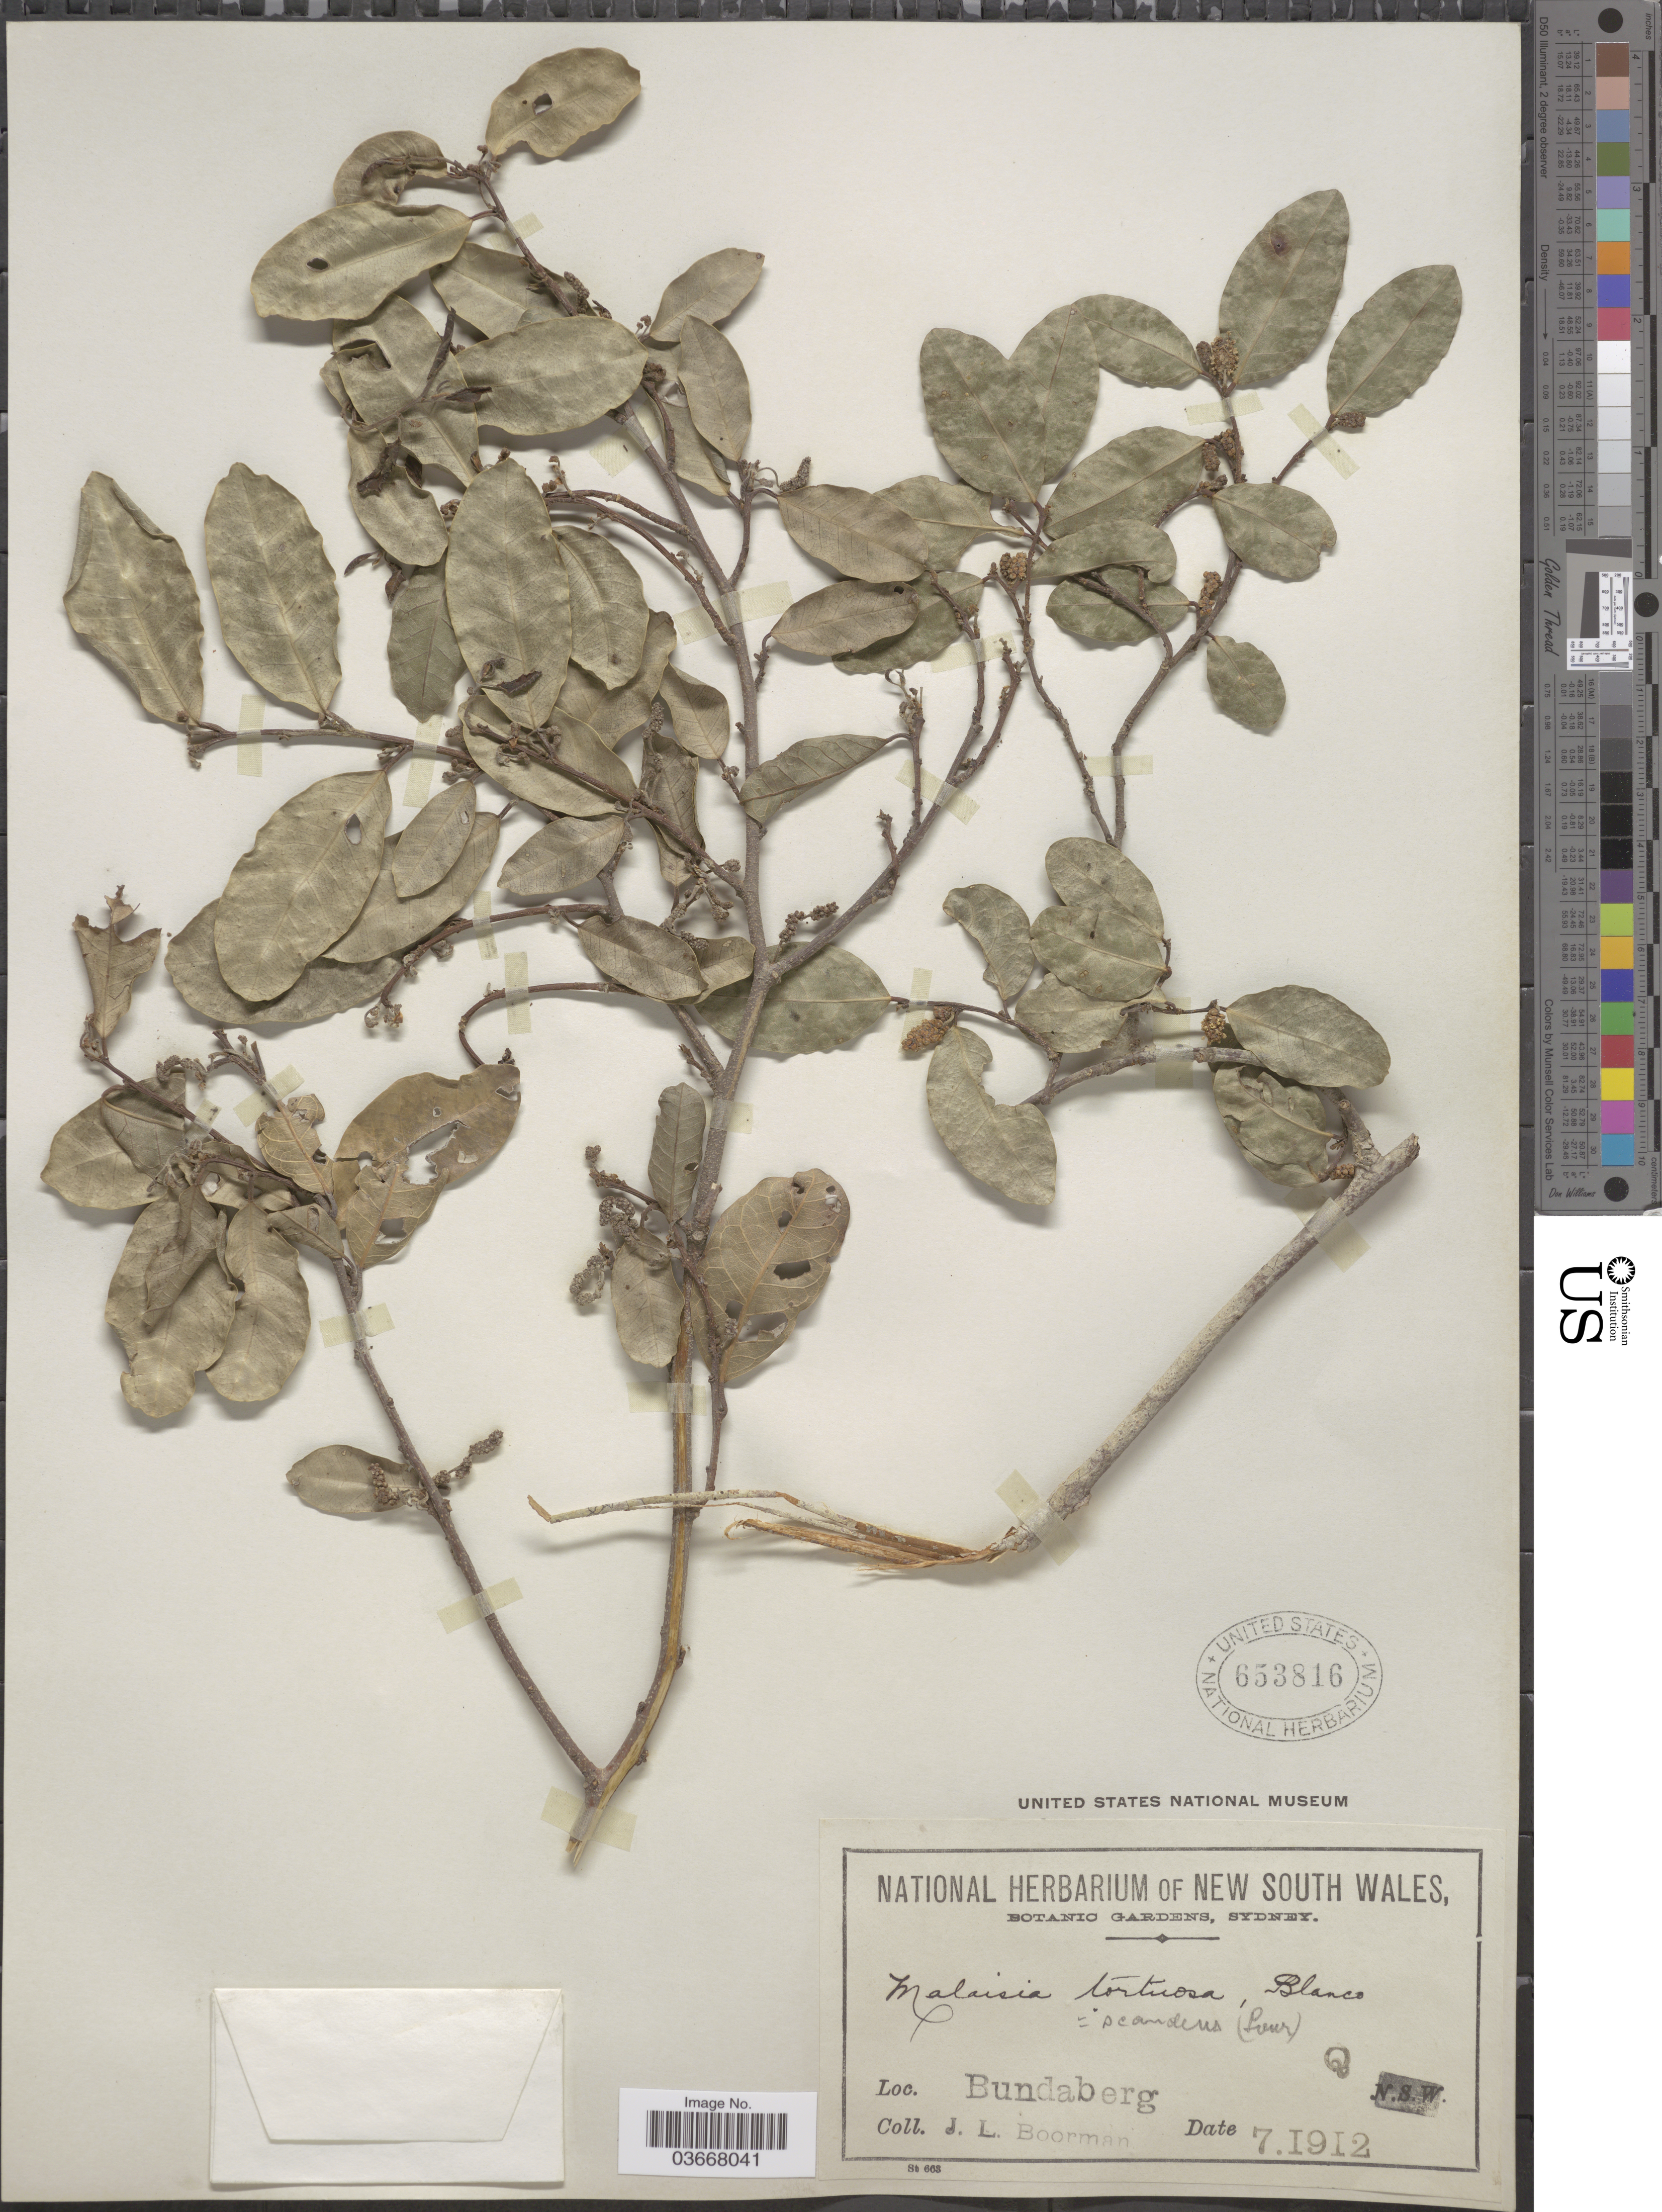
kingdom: Plantae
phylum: Tracheophyta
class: Magnoliopsida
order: Rosales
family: Moraceae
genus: Malaisia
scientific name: Malaisia scandens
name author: (Lour.) Planch.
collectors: J. Boorman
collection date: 1912-07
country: Australia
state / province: Queensland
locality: Bundaberg.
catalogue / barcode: US 653816